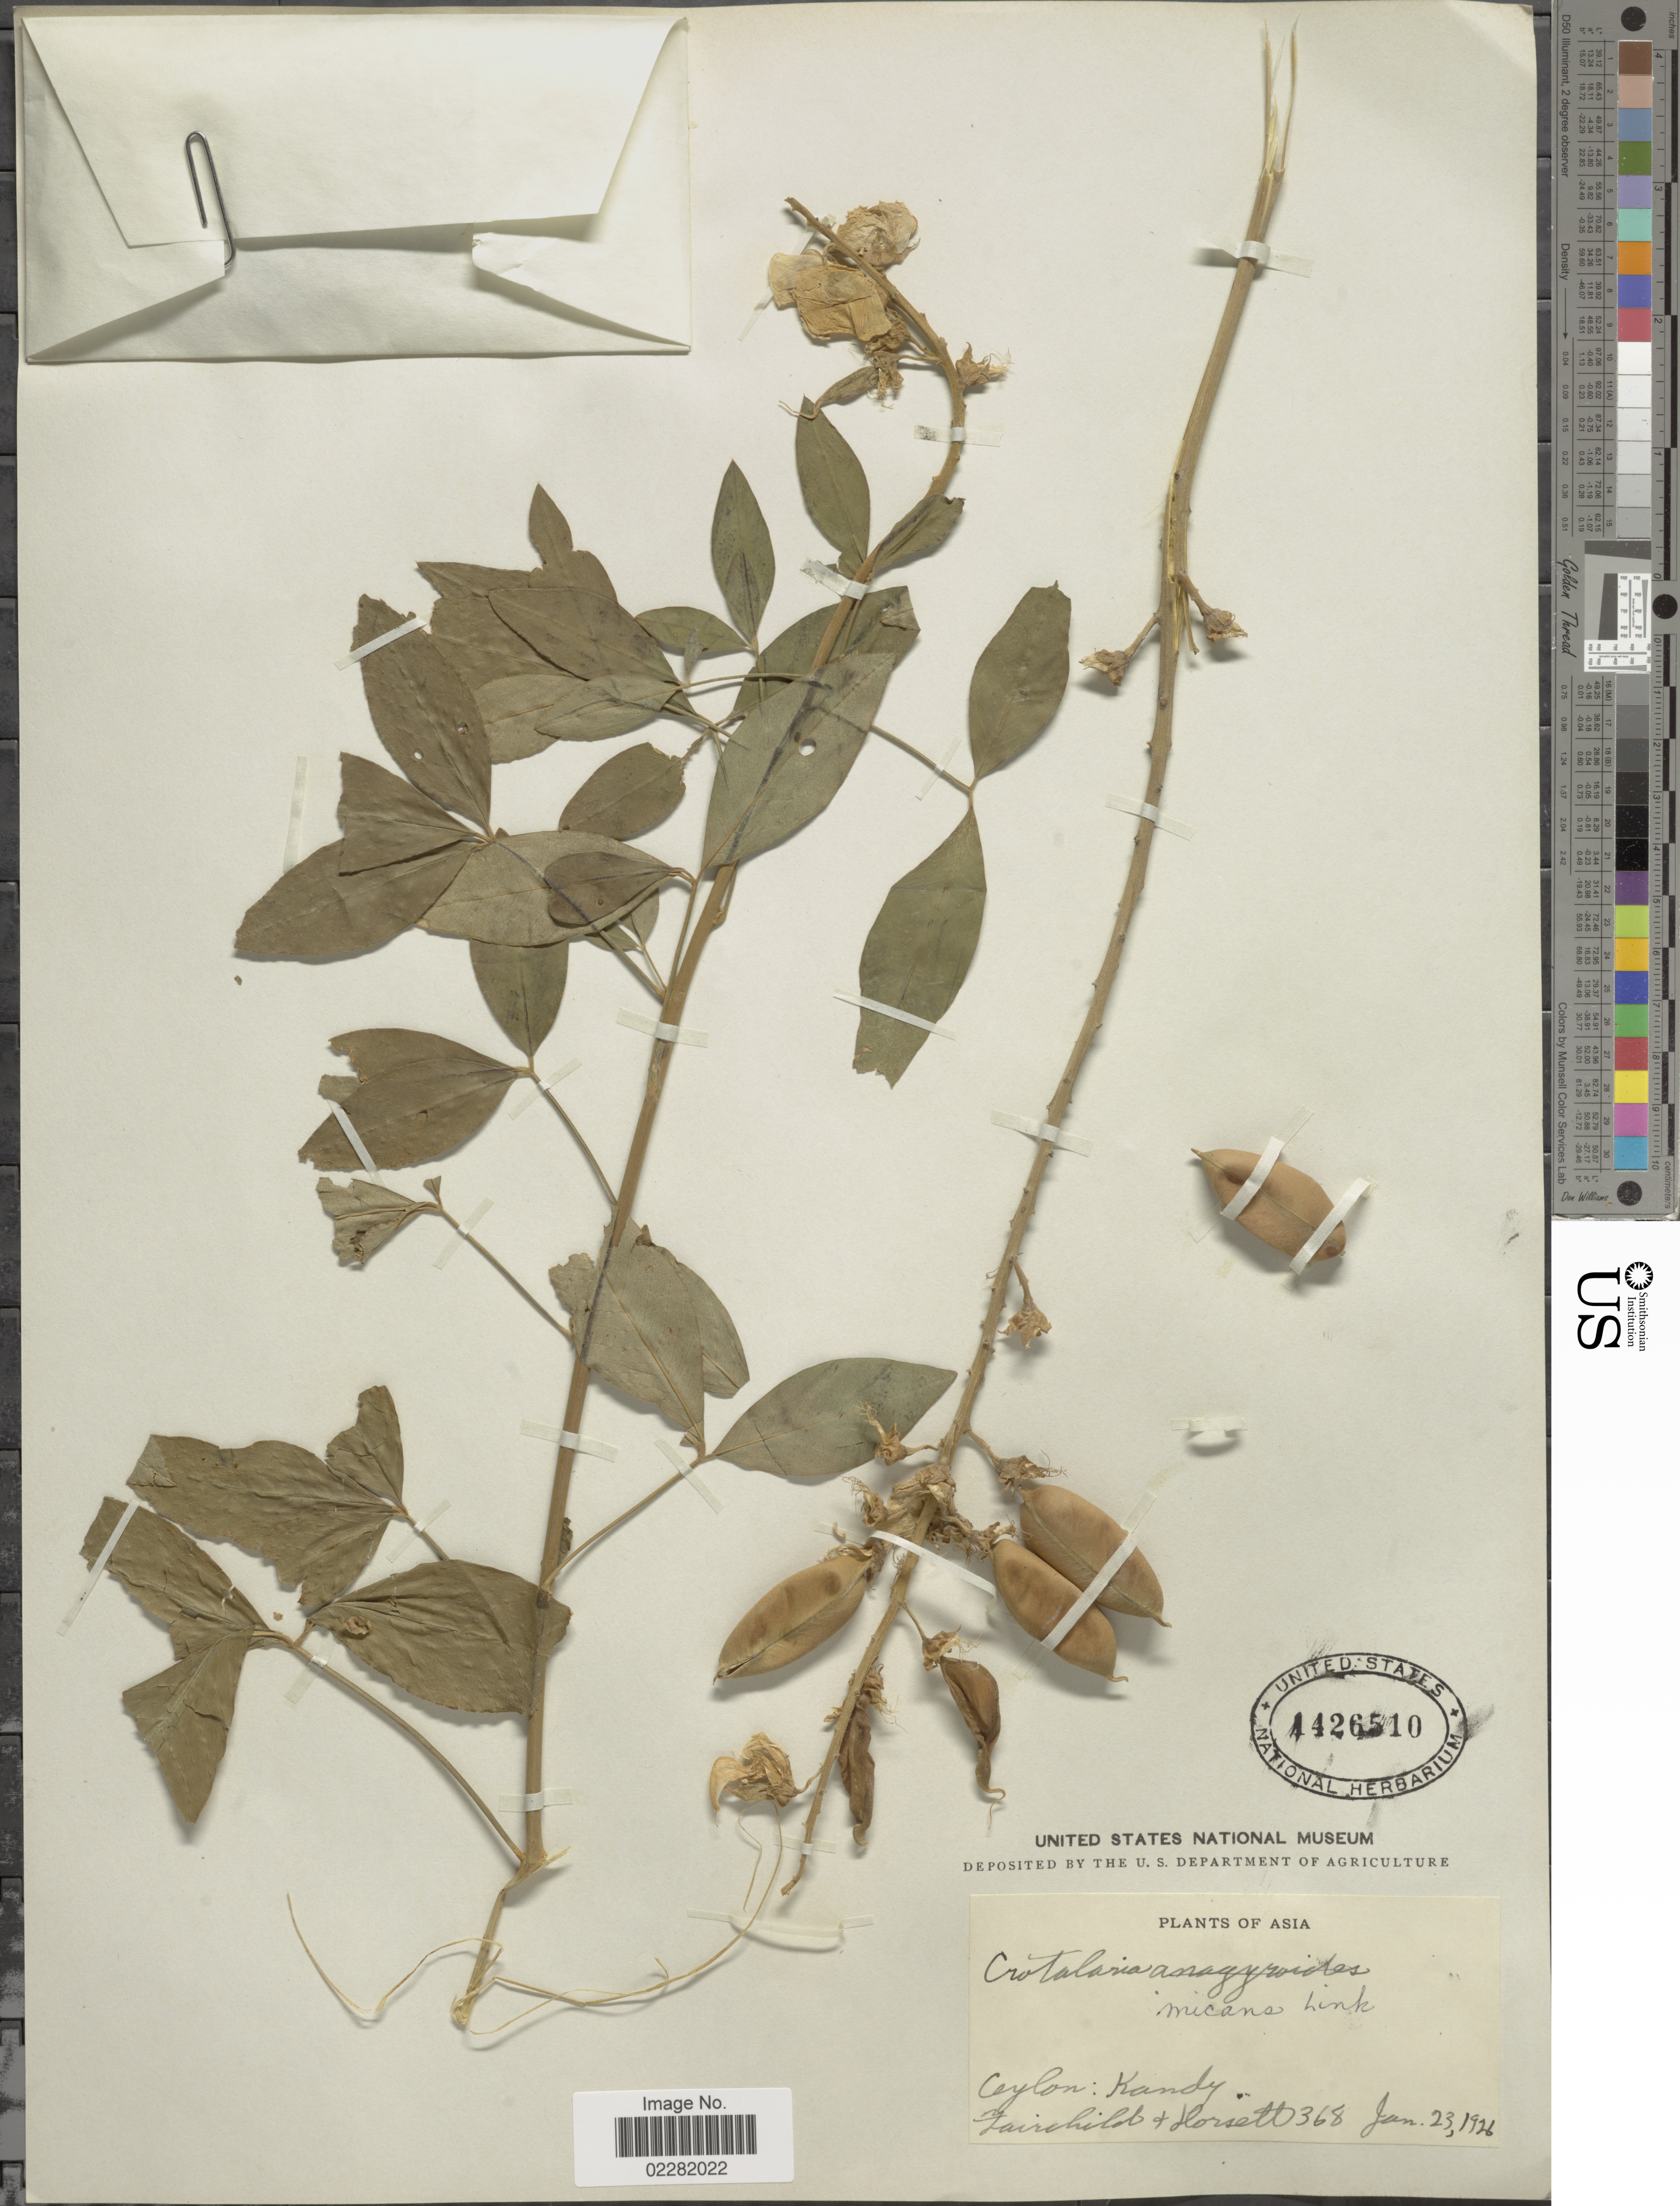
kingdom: Plantae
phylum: Tracheophyta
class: Magnoliopsida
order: Fabales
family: Fabaceae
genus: Crotalaria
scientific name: Crotalaria micans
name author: Link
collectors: -. Fairchild & -. Horsett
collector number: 368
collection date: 1926-01-23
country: Sri Lanka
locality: Ceylon, Kandy, Asia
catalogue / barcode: US 1426510